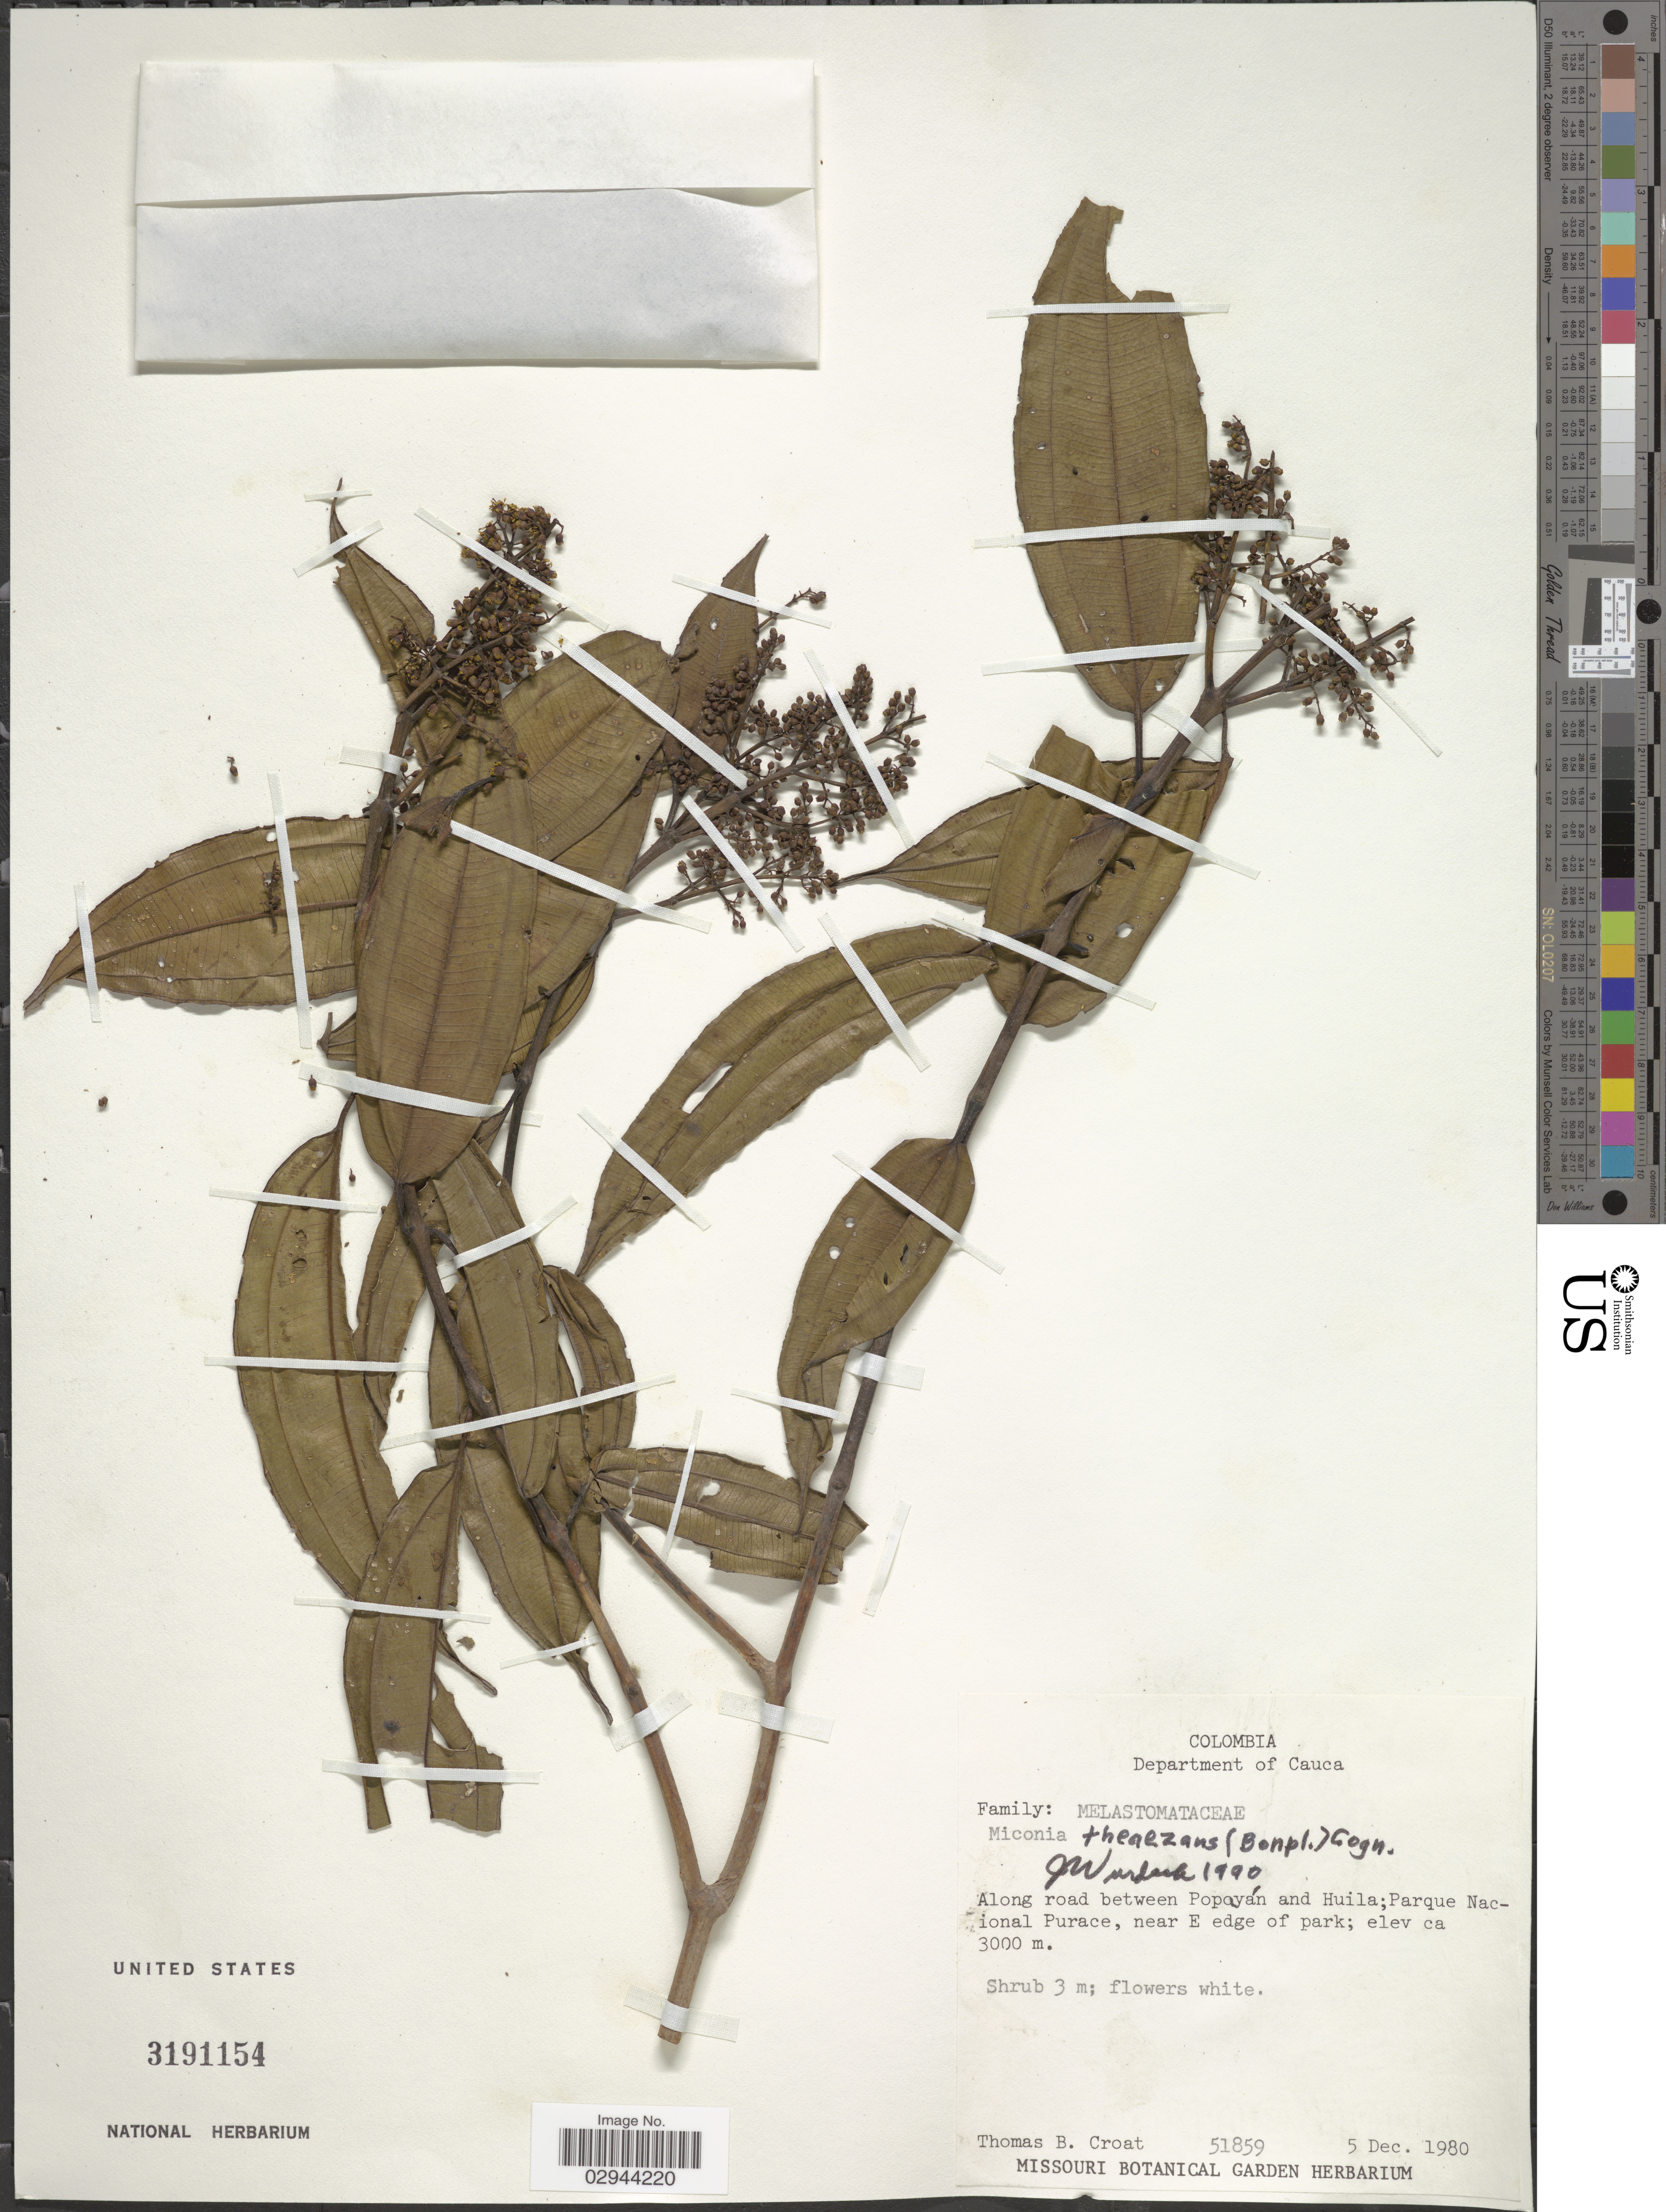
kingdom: Plantae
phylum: Tracheophyta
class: Magnoliopsida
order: Myrtales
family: Melastomataceae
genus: Miconia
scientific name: Miconia theizans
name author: (Bonpl.) Cogn.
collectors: T. B. Croat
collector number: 51859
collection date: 1980-12-05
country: Colombia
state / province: Cauca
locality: Departament of Cauca, Along road between Popayán and Huila, Parque Nacional Purace, near E edge of park.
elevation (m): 3000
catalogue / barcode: US 3191154